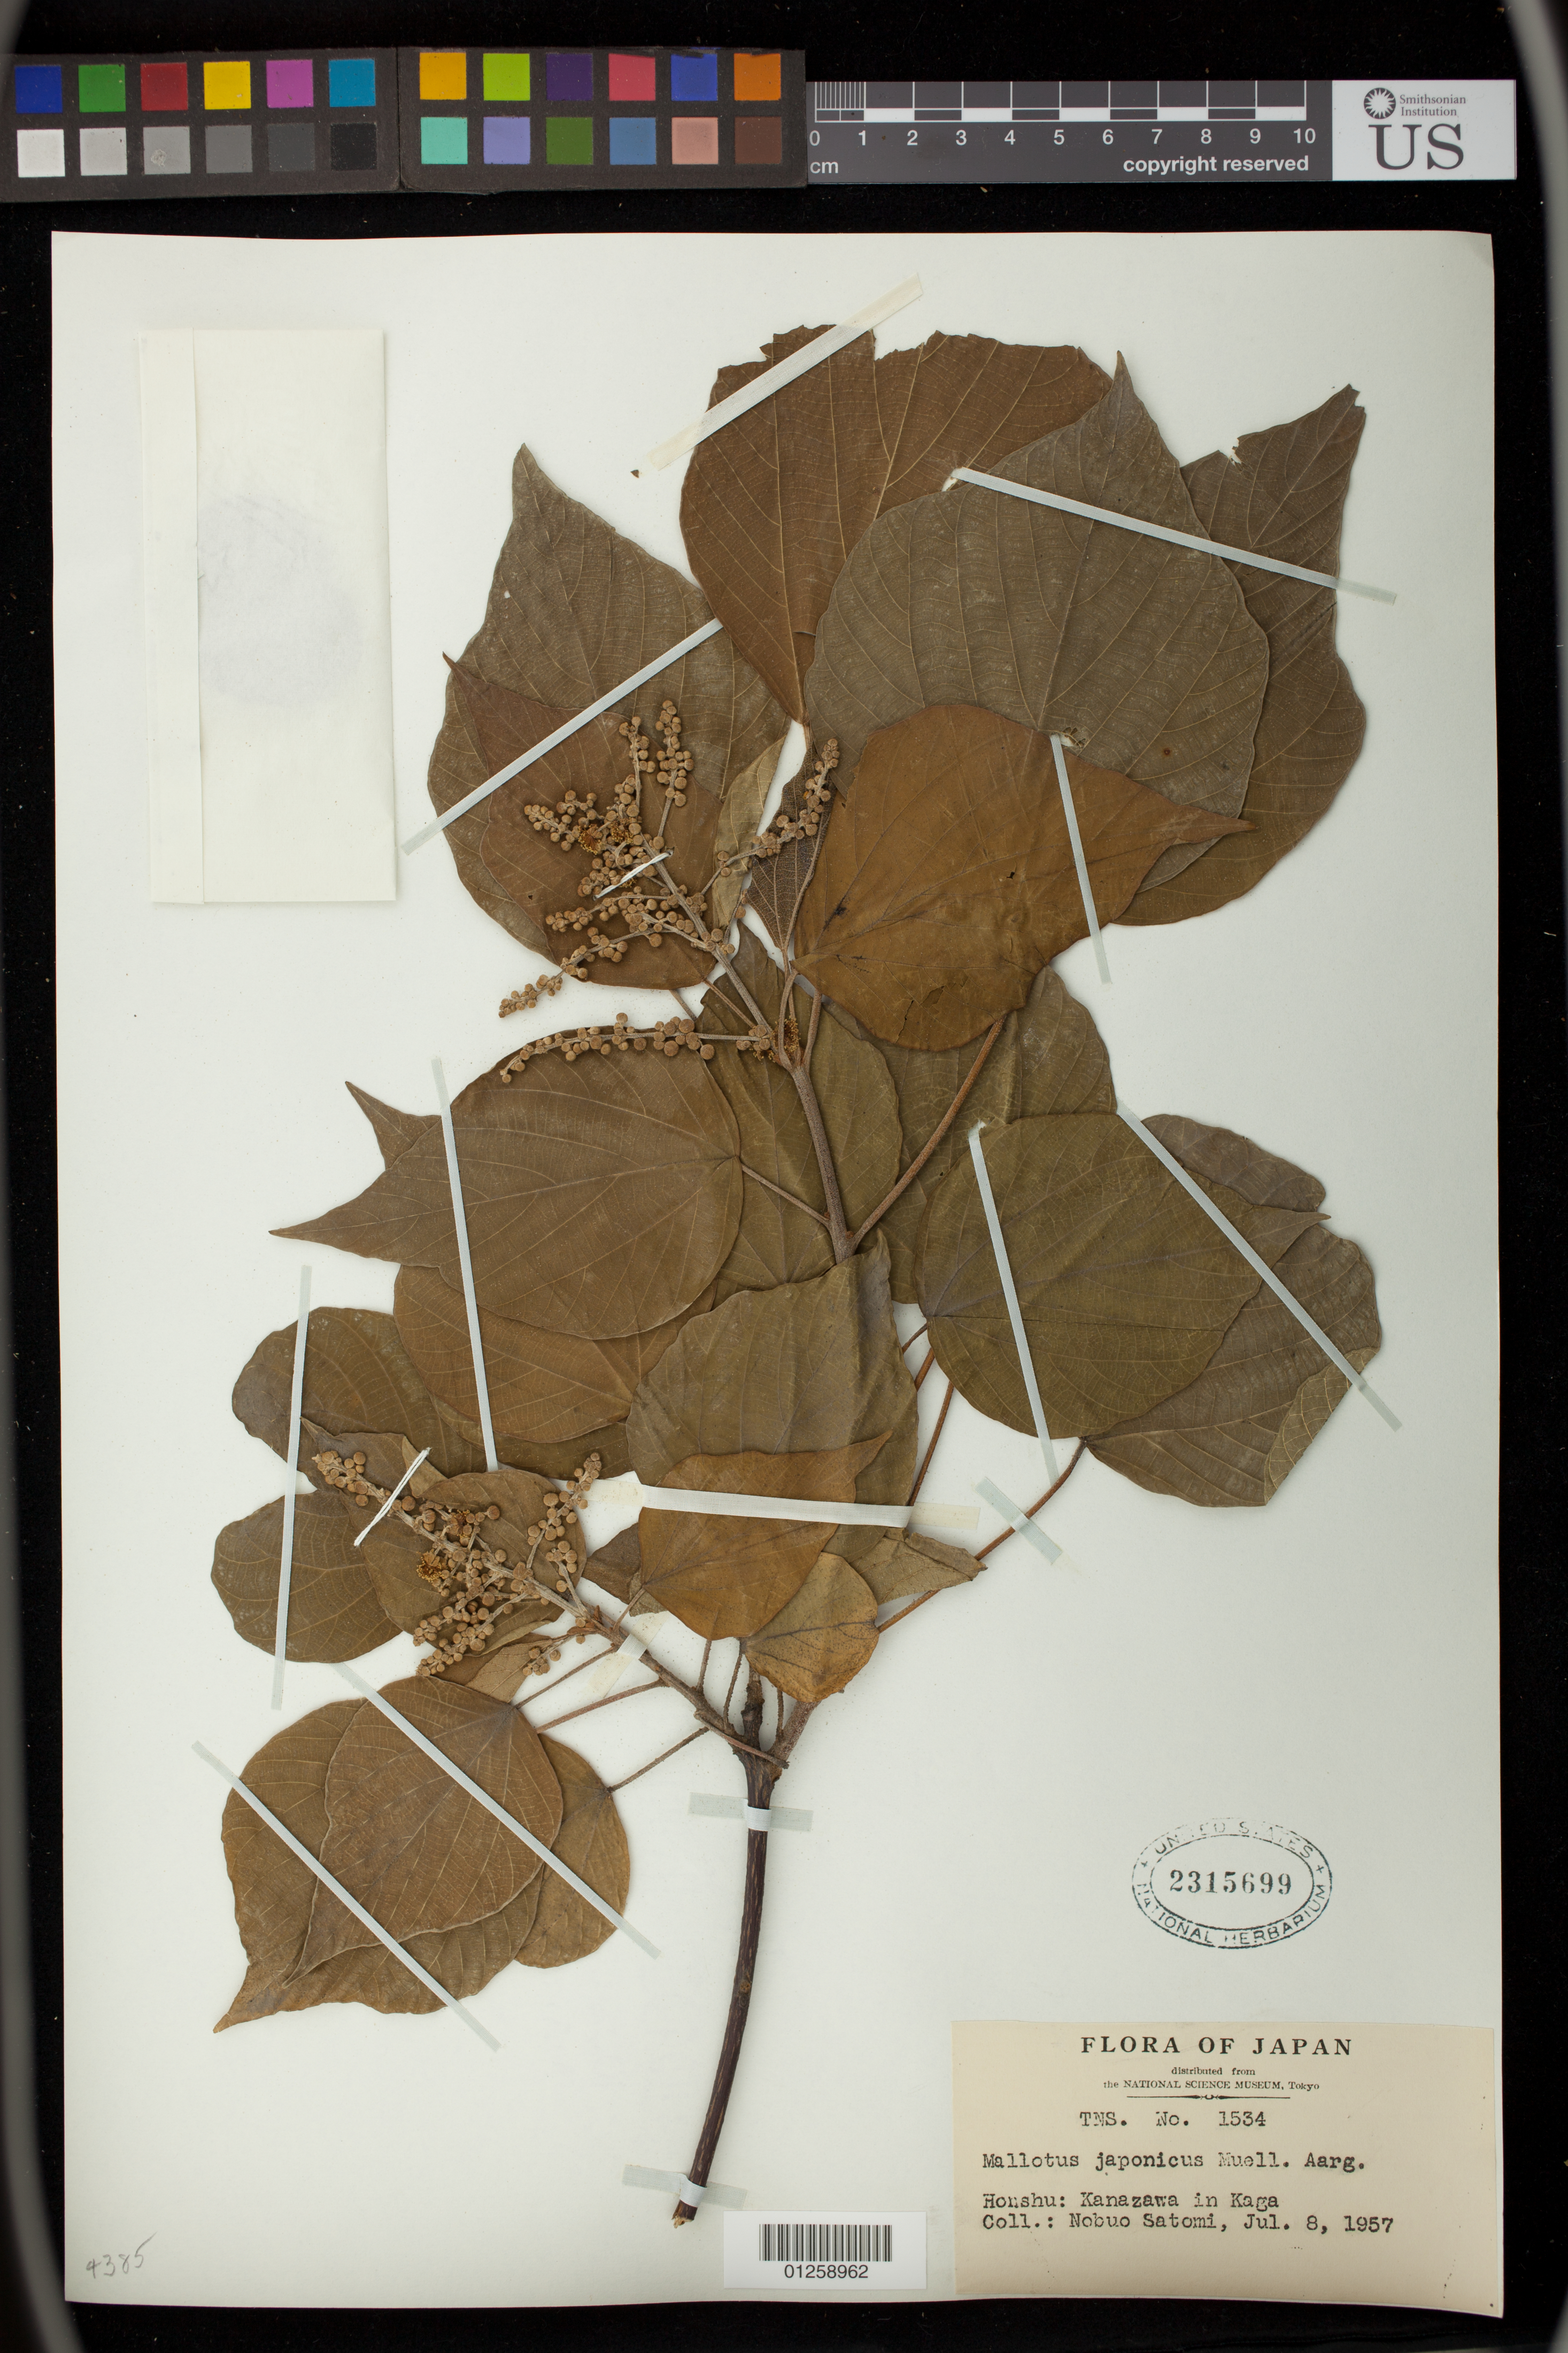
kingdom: Plantae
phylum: Tracheophyta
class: Magnoliopsida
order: Malpighiales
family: Euphorbiaceae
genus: Mallotus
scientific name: Mallotus japonicus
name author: (Spreng.) Müll. Arg.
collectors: N. Satomi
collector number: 1534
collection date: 1957-07-08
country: Japan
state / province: Isikawa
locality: Honshu: Kanazawa in Kaga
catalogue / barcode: US 2315699